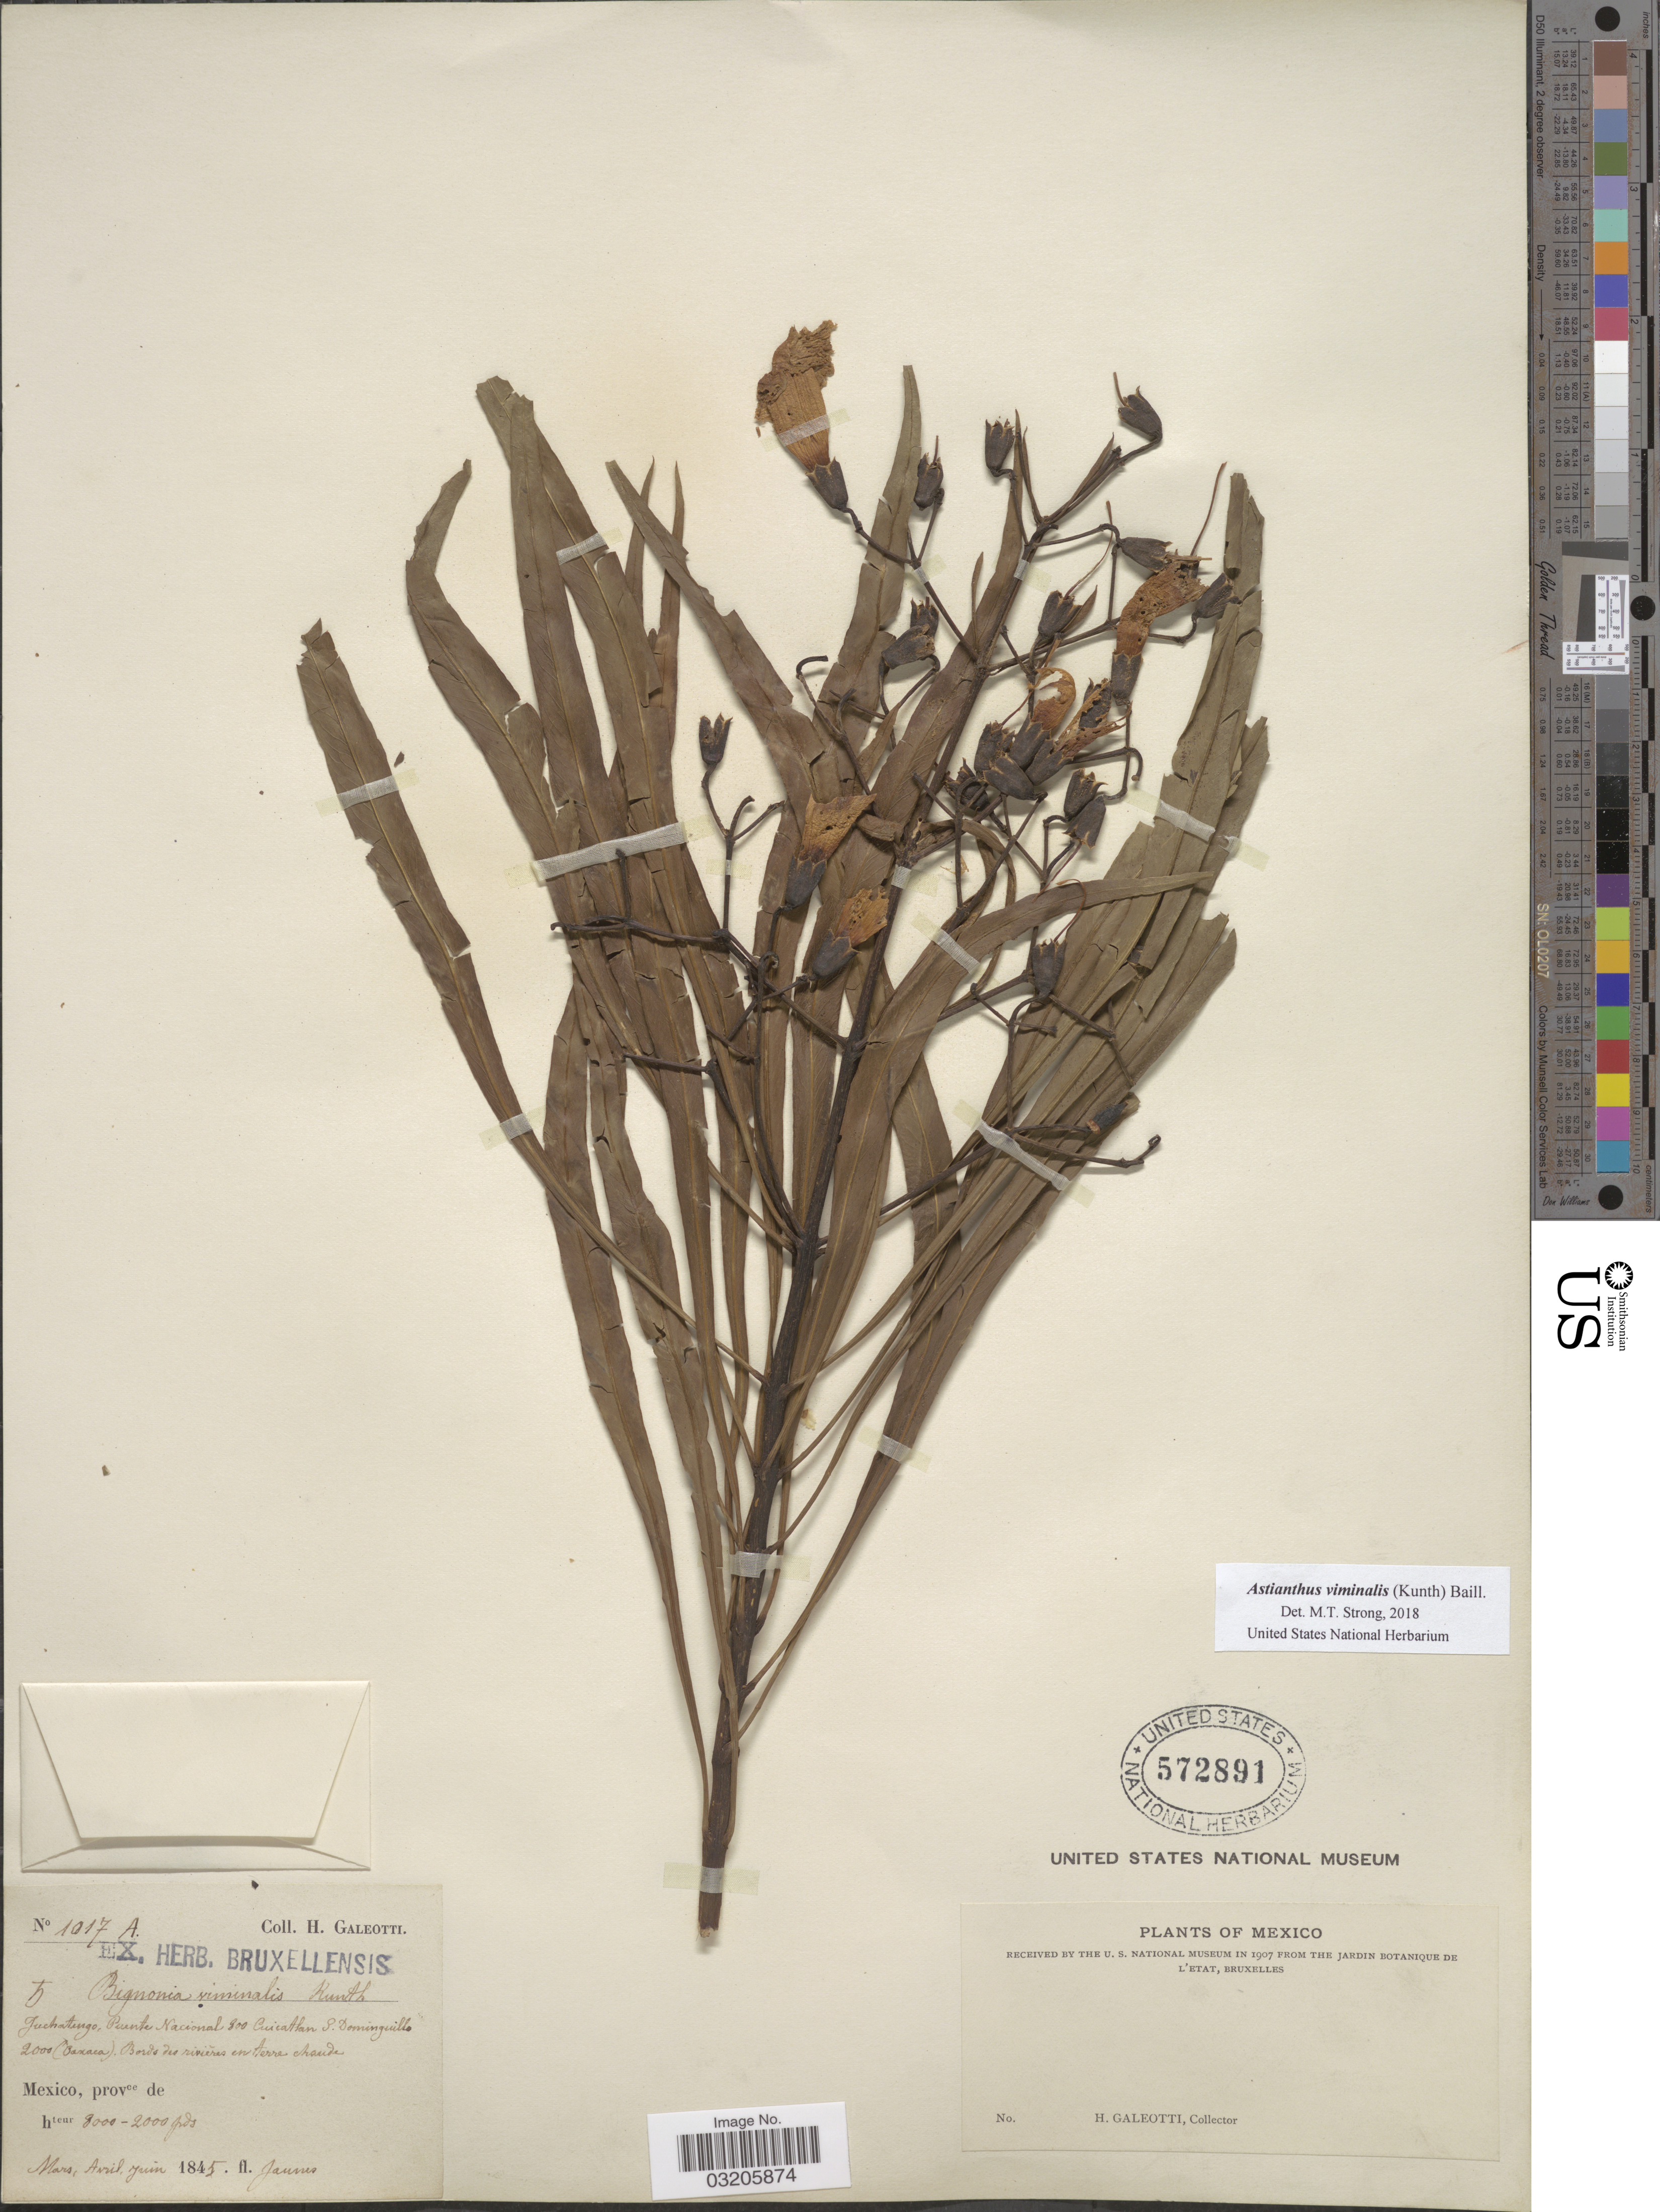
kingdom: Plantae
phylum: Tracheophyta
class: Magnoliopsida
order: Lamiales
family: Bignoniaceae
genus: Astianthus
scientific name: Astianthus viminalis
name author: (Kunth) Baill.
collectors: H. G. Galeotti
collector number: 1017A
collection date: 1845-03/1845-06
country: Mexico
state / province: Oaxaca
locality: Juchatengo, Puente Nacional 800 [interpreted] Cuicatlan S. Dominguillo [interpreted] 2000 (Oaxaca). Bords des rivieres en terre chaude.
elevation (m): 610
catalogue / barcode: US 572891